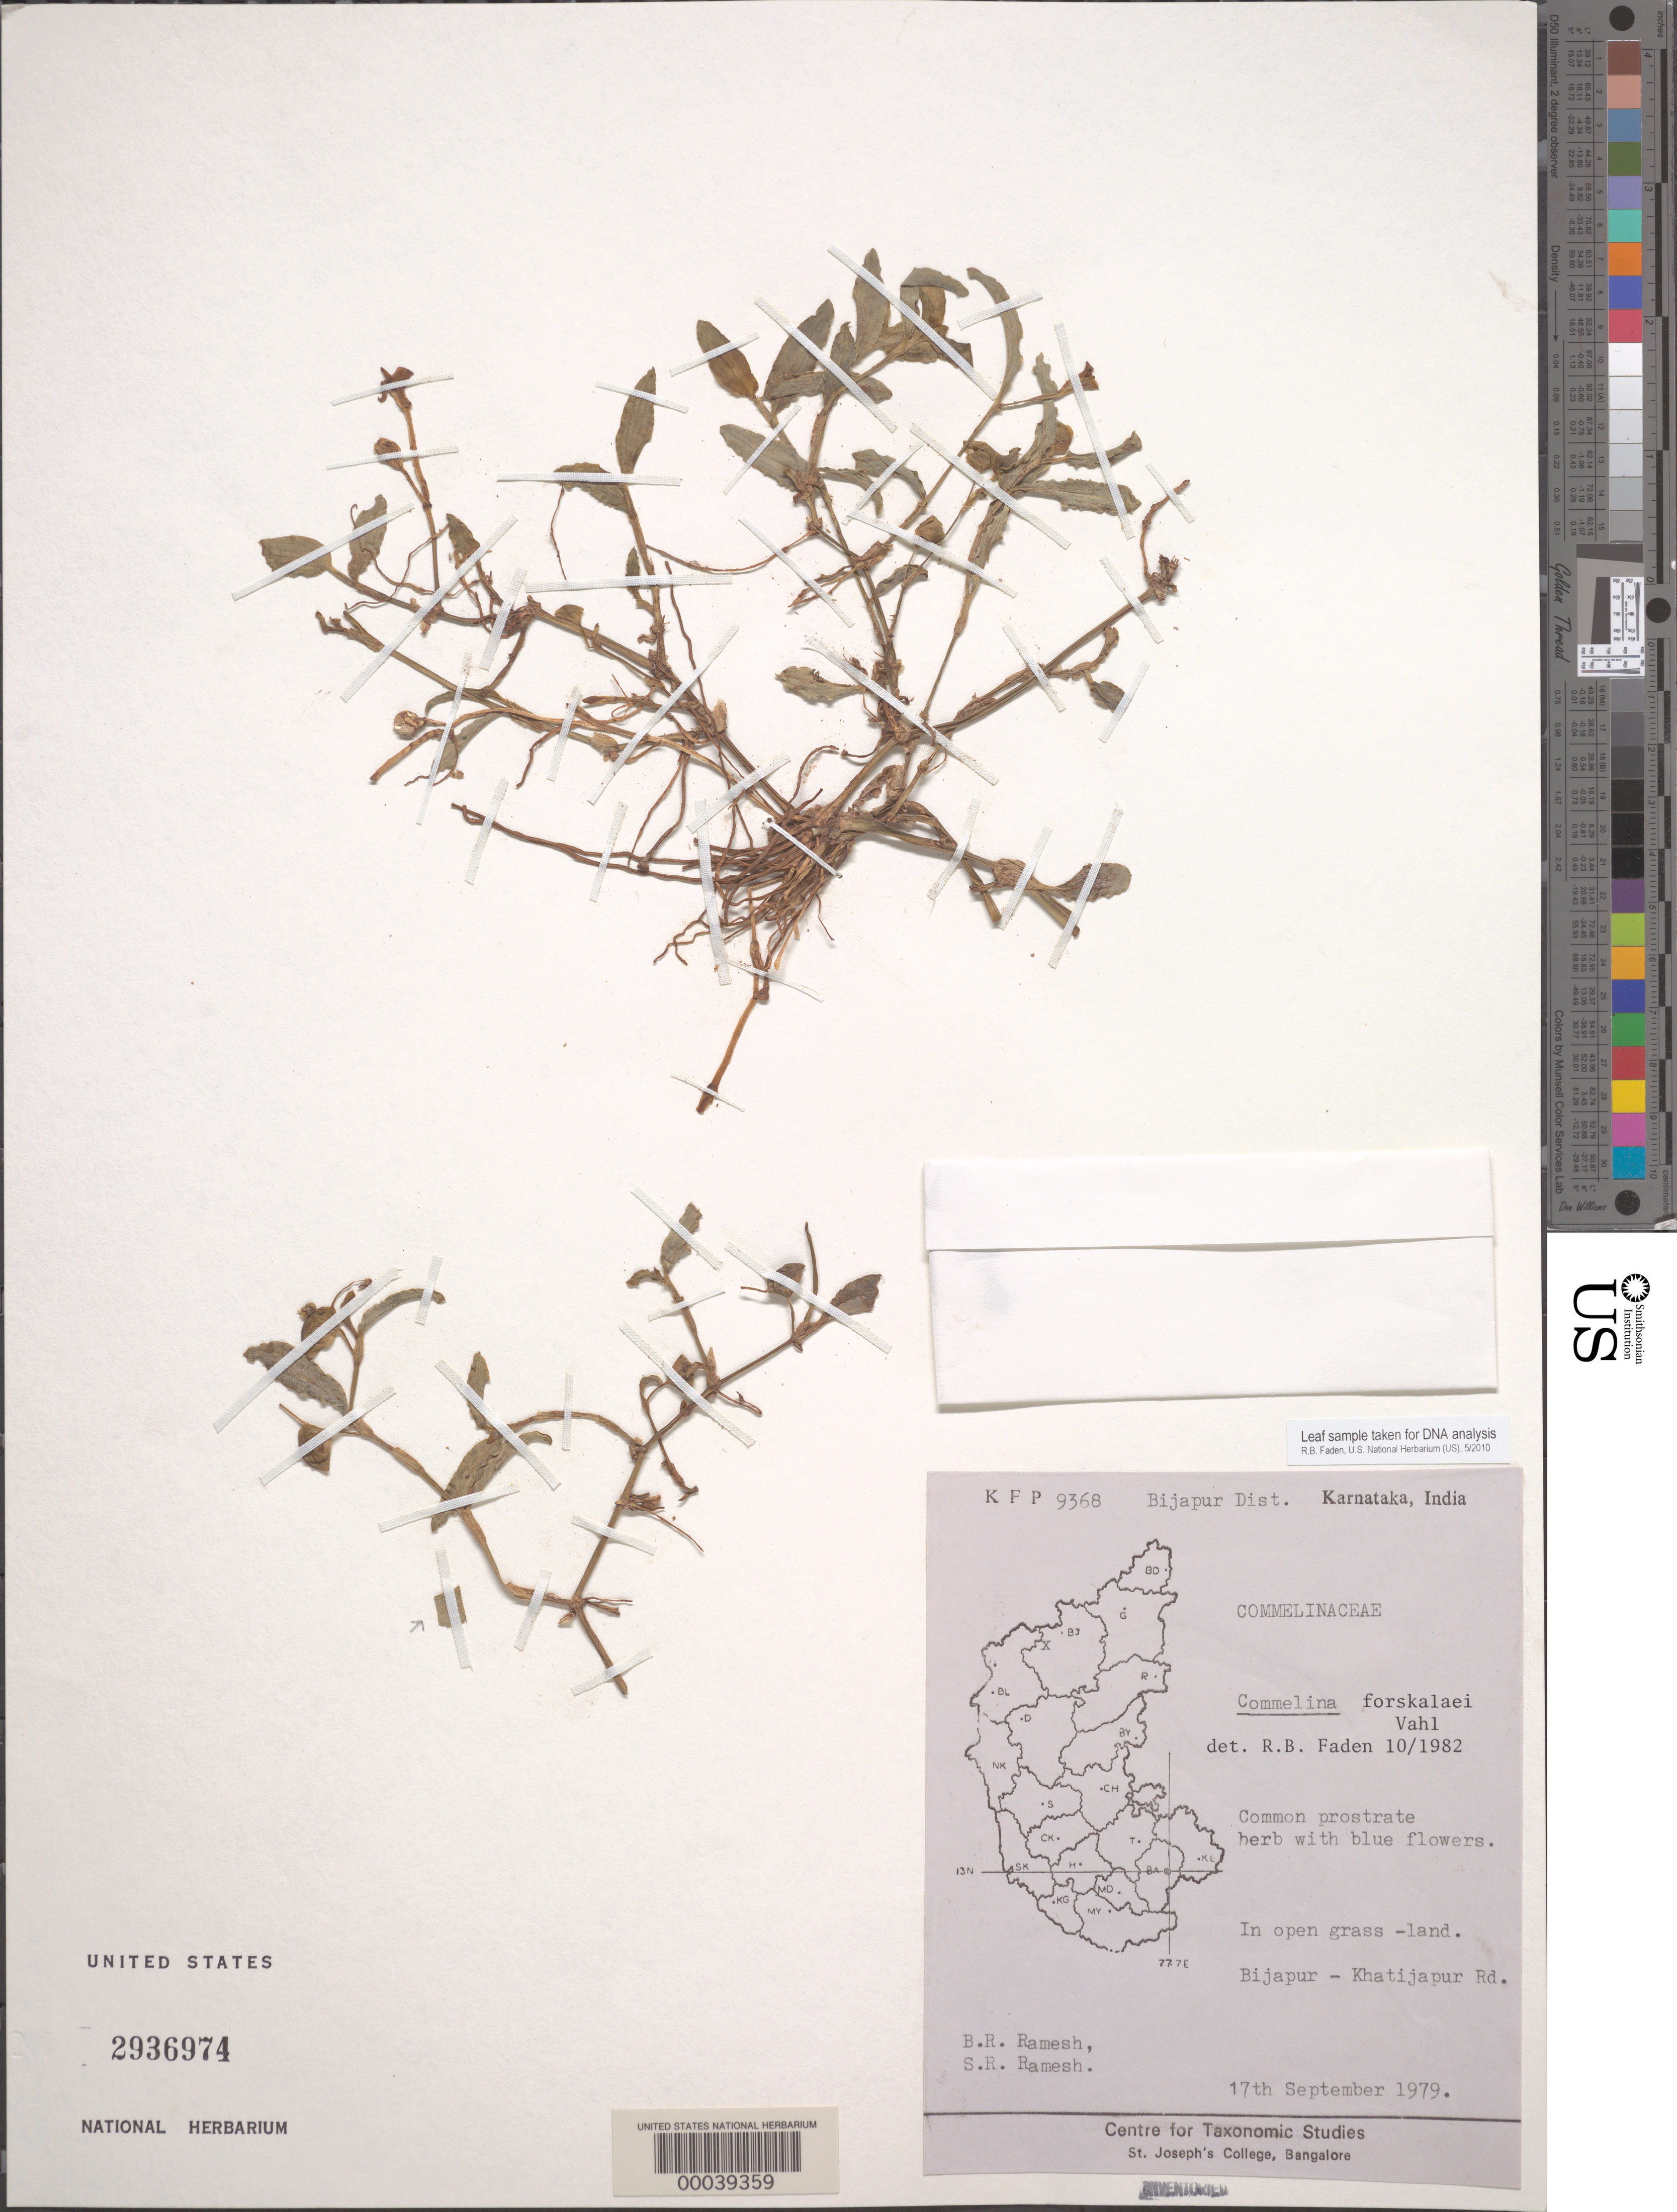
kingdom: Plantae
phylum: Tracheophyta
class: Liliopsida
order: Commelinales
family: Commelinaceae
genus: Commelina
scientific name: Commelina forskaolii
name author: Vahl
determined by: Faden, Robert B., (US), Smithsonian Institution - National Museum of Natural History (UNITED STATES)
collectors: B. Ramesh & S. R. Ramesh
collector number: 9368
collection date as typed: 17 Sep 1979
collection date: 1979-09-17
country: India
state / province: Karnataka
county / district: Bijapur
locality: Bijapur, mysore state [mysore state = karnataka.]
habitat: Open grassland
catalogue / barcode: US 2936974